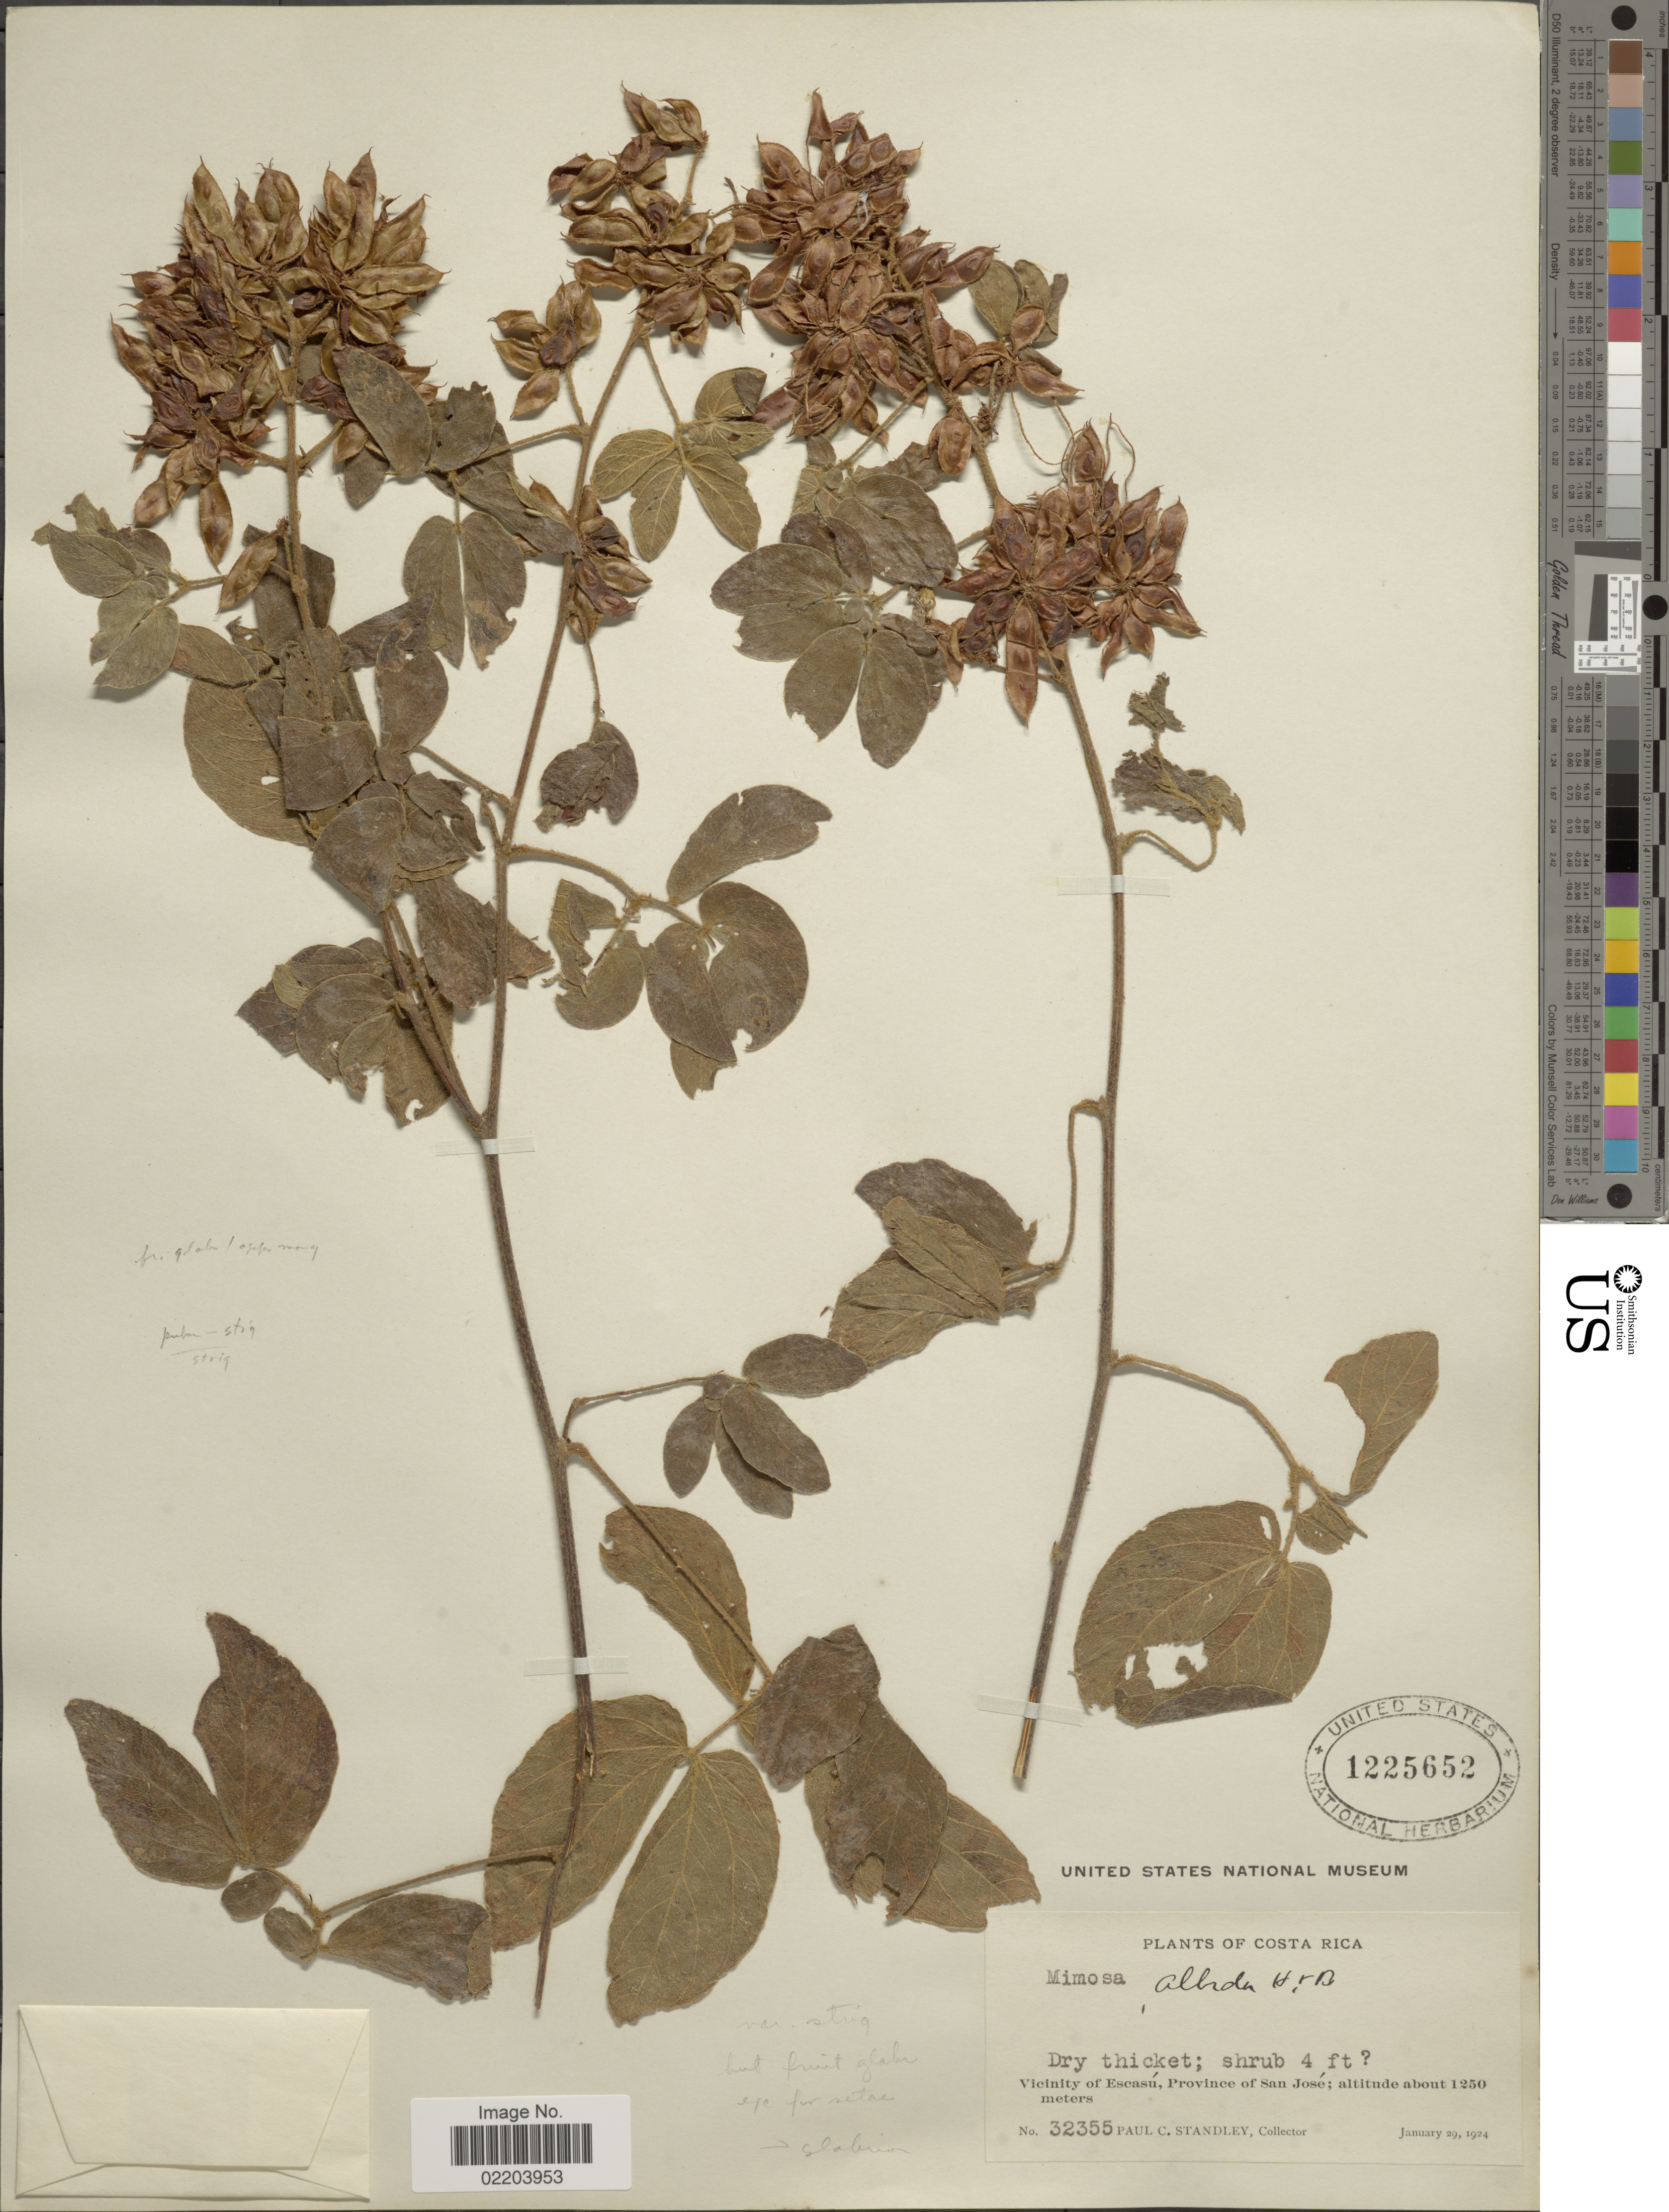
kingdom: Plantae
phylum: Tracheophyta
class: Magnoliopsida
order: Fabales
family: Fabaceae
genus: Mimosa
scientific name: Mimosa albida var. strigosa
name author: (Willd.) B.L. Rob.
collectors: P. C. Standley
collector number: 32355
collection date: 1924-01-29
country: Costa Rica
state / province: San José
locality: Vicinity of Escasú, Province of San José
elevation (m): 1250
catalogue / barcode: US 1225652